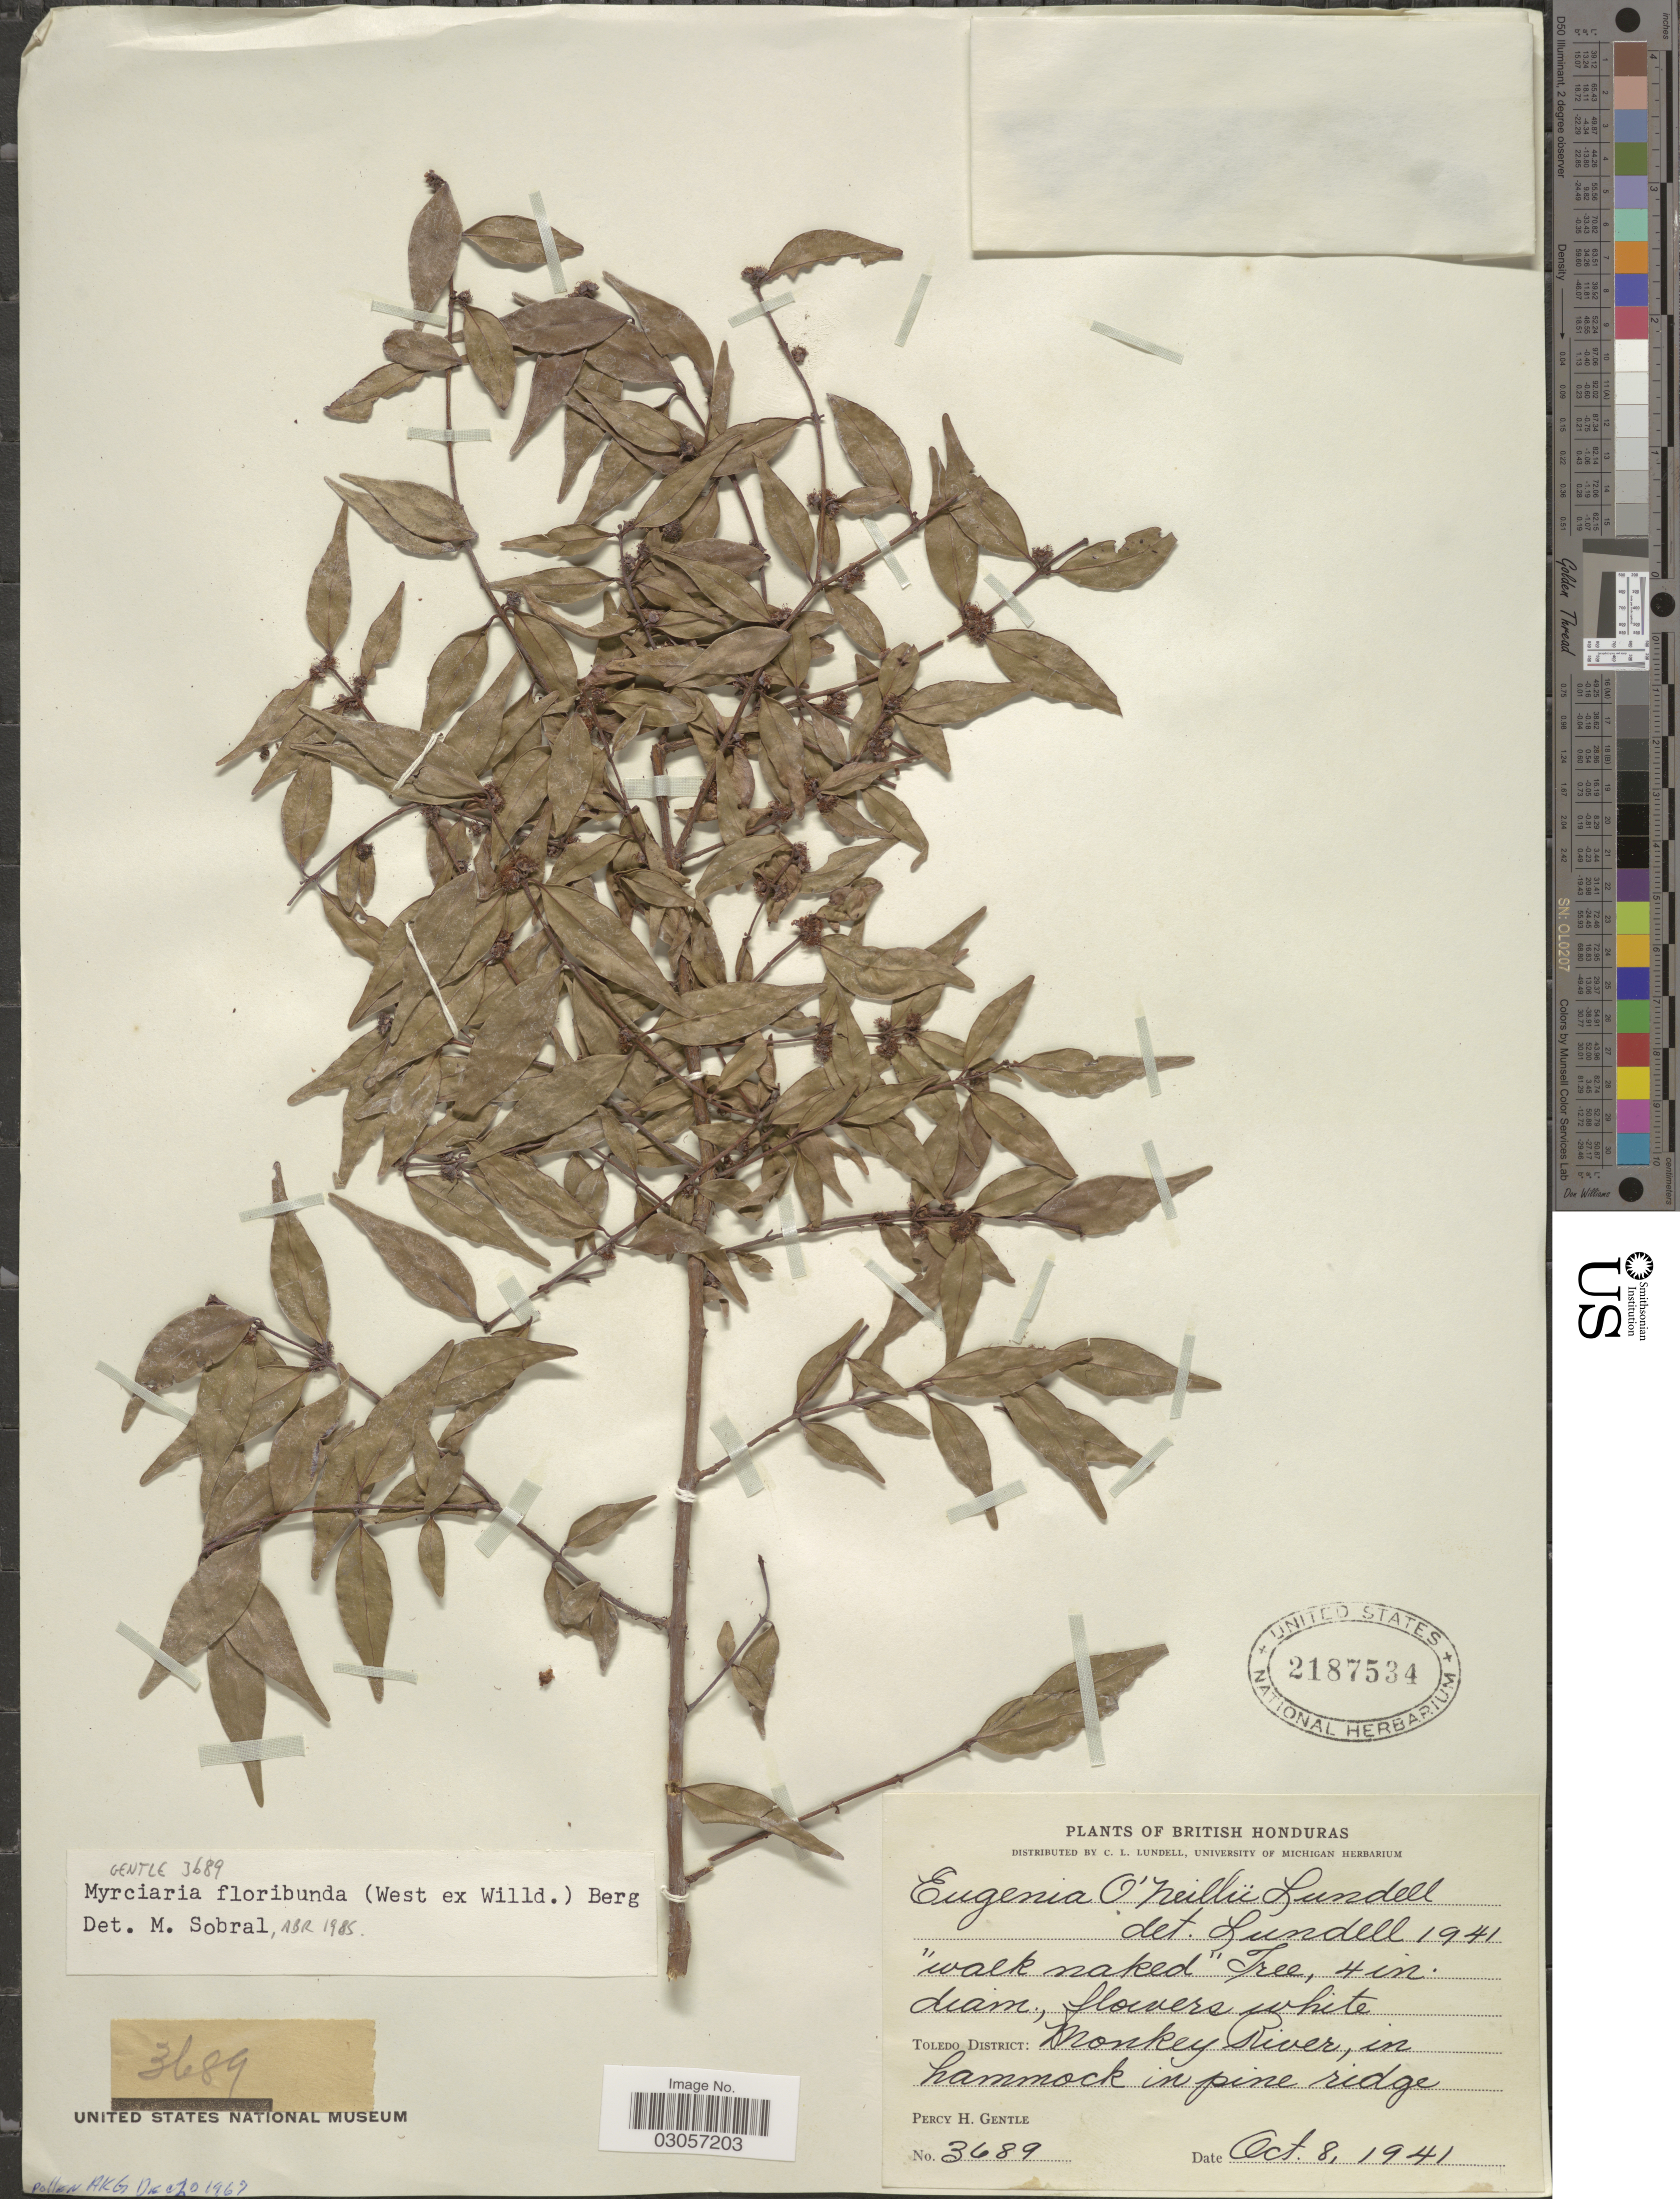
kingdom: Plantae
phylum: Tracheophyta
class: Magnoliopsida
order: Myrtales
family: Myrtaceae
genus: Myrciaria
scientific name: Myrciaria floribunda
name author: (H. West ex Willd.) O. Berg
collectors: P. H. Gentle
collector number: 3689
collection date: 1941-10-08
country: Belize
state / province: Toledo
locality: British Honduras, Toledo District, Monkey River, in hammock in pine ridge.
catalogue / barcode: US 2187534